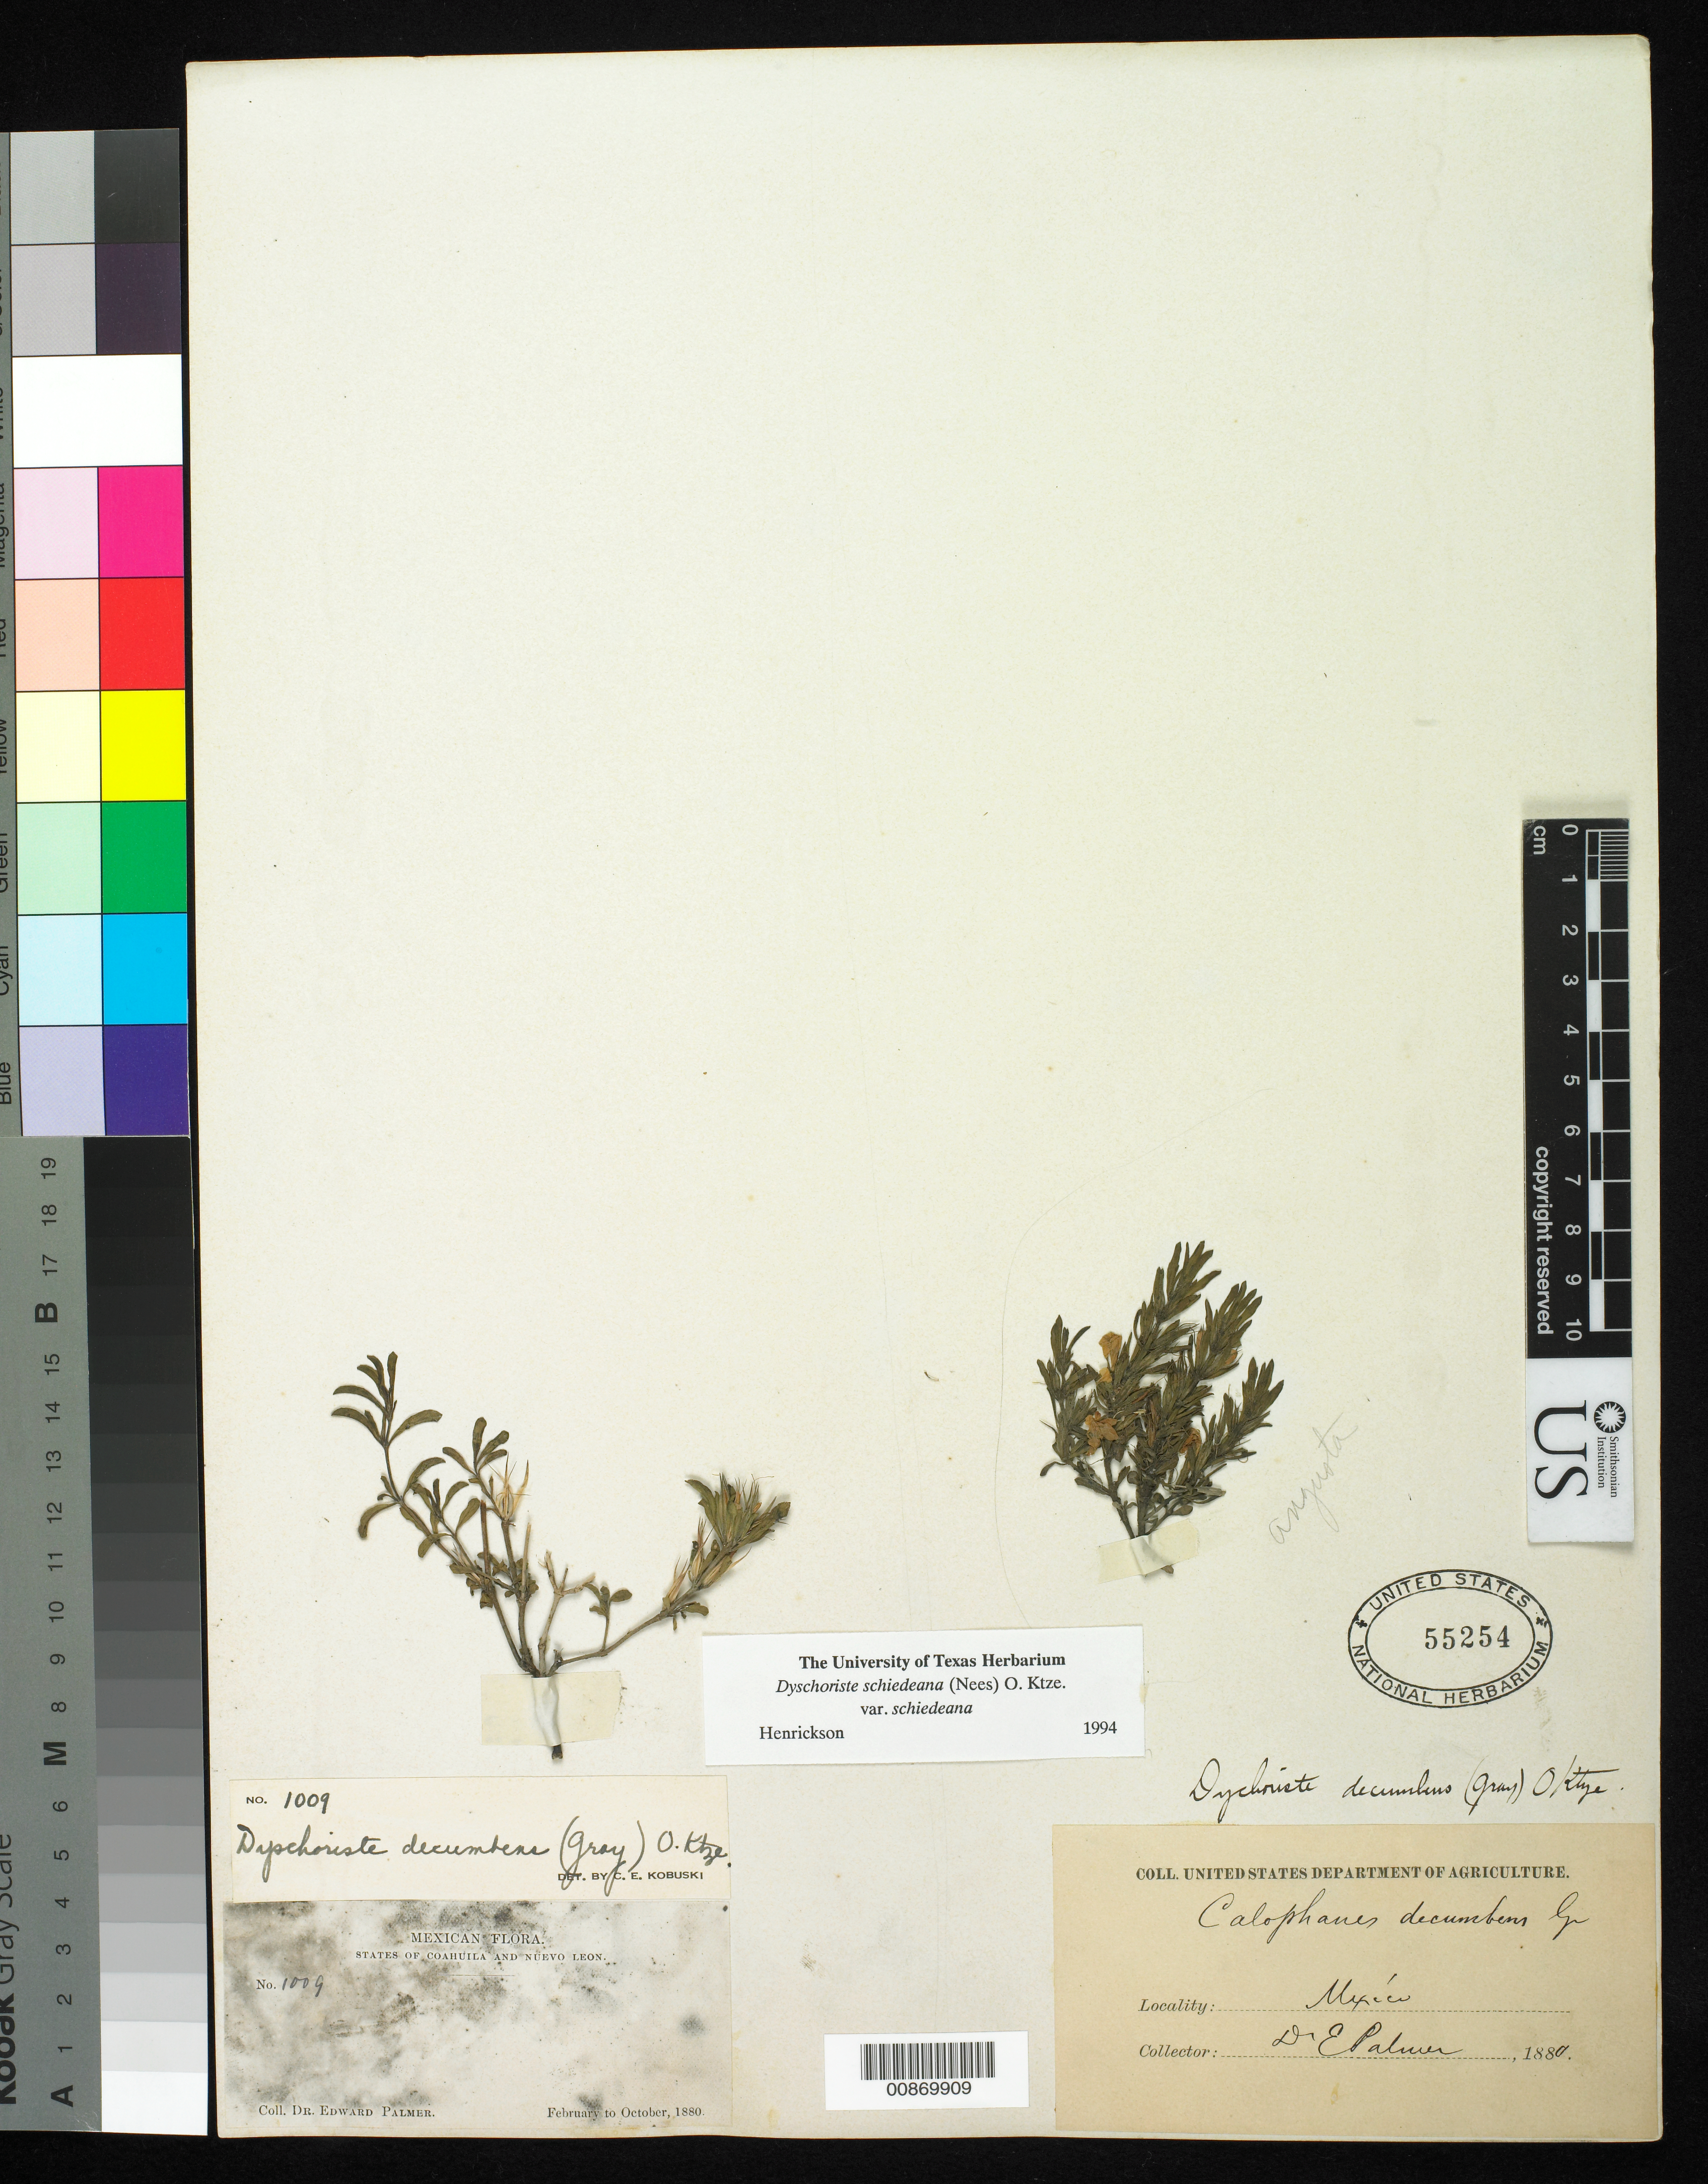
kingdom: Plantae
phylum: Tracheophyta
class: Magnoliopsida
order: Lamiales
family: Acanthaceae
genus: Dyschoriste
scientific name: Dyschoriste schiedeana var. schiedeana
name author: (Nees) Kuntze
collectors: E. Palmer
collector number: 1009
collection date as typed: Feb 1880 to -- Oct 1880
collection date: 1880-02/1880-10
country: Mexico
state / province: Coahuila / Nuevo León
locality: States of Coahuila and Nuevo León.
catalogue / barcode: US 55254